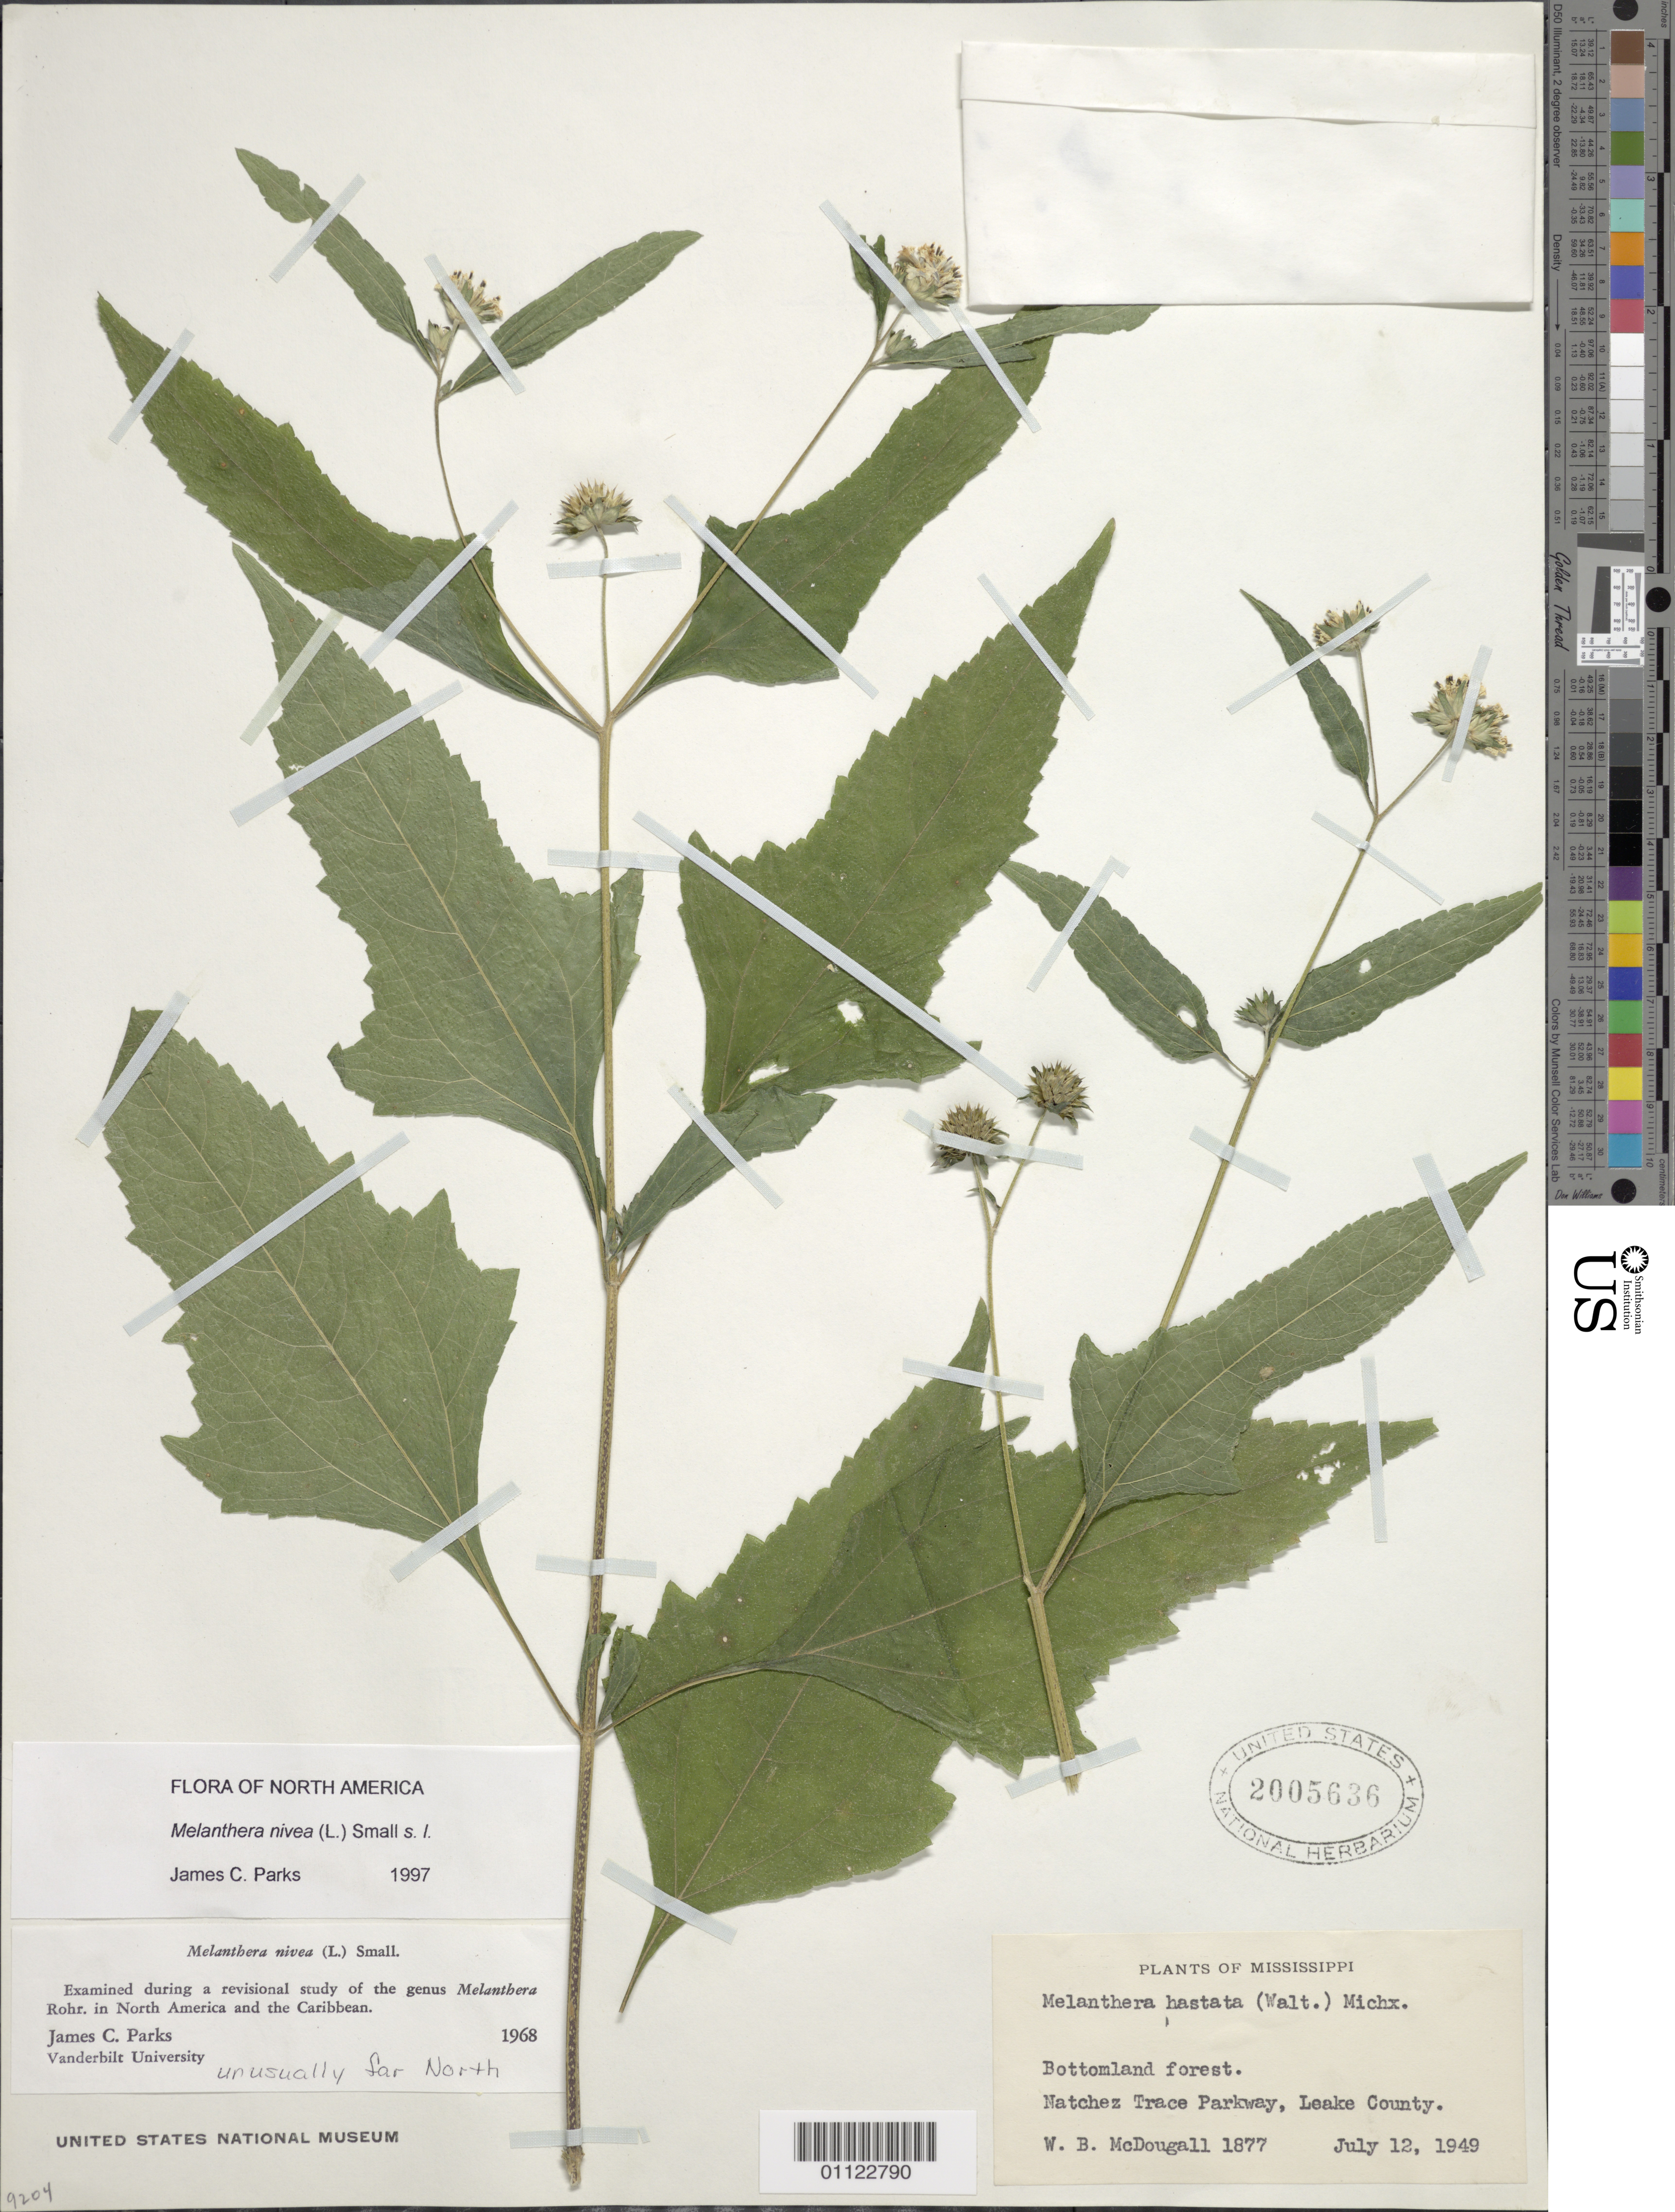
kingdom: Plantae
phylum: Tracheophyta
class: Magnoliopsida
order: Asterales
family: Asteraceae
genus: Melanthera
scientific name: Melanthera nivea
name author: (L.) Small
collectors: W. B. McDougall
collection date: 1949-07-12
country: United States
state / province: Mississippi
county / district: Leake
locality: Natchez Trace Parkway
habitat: Bottomland forest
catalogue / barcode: US 2005636